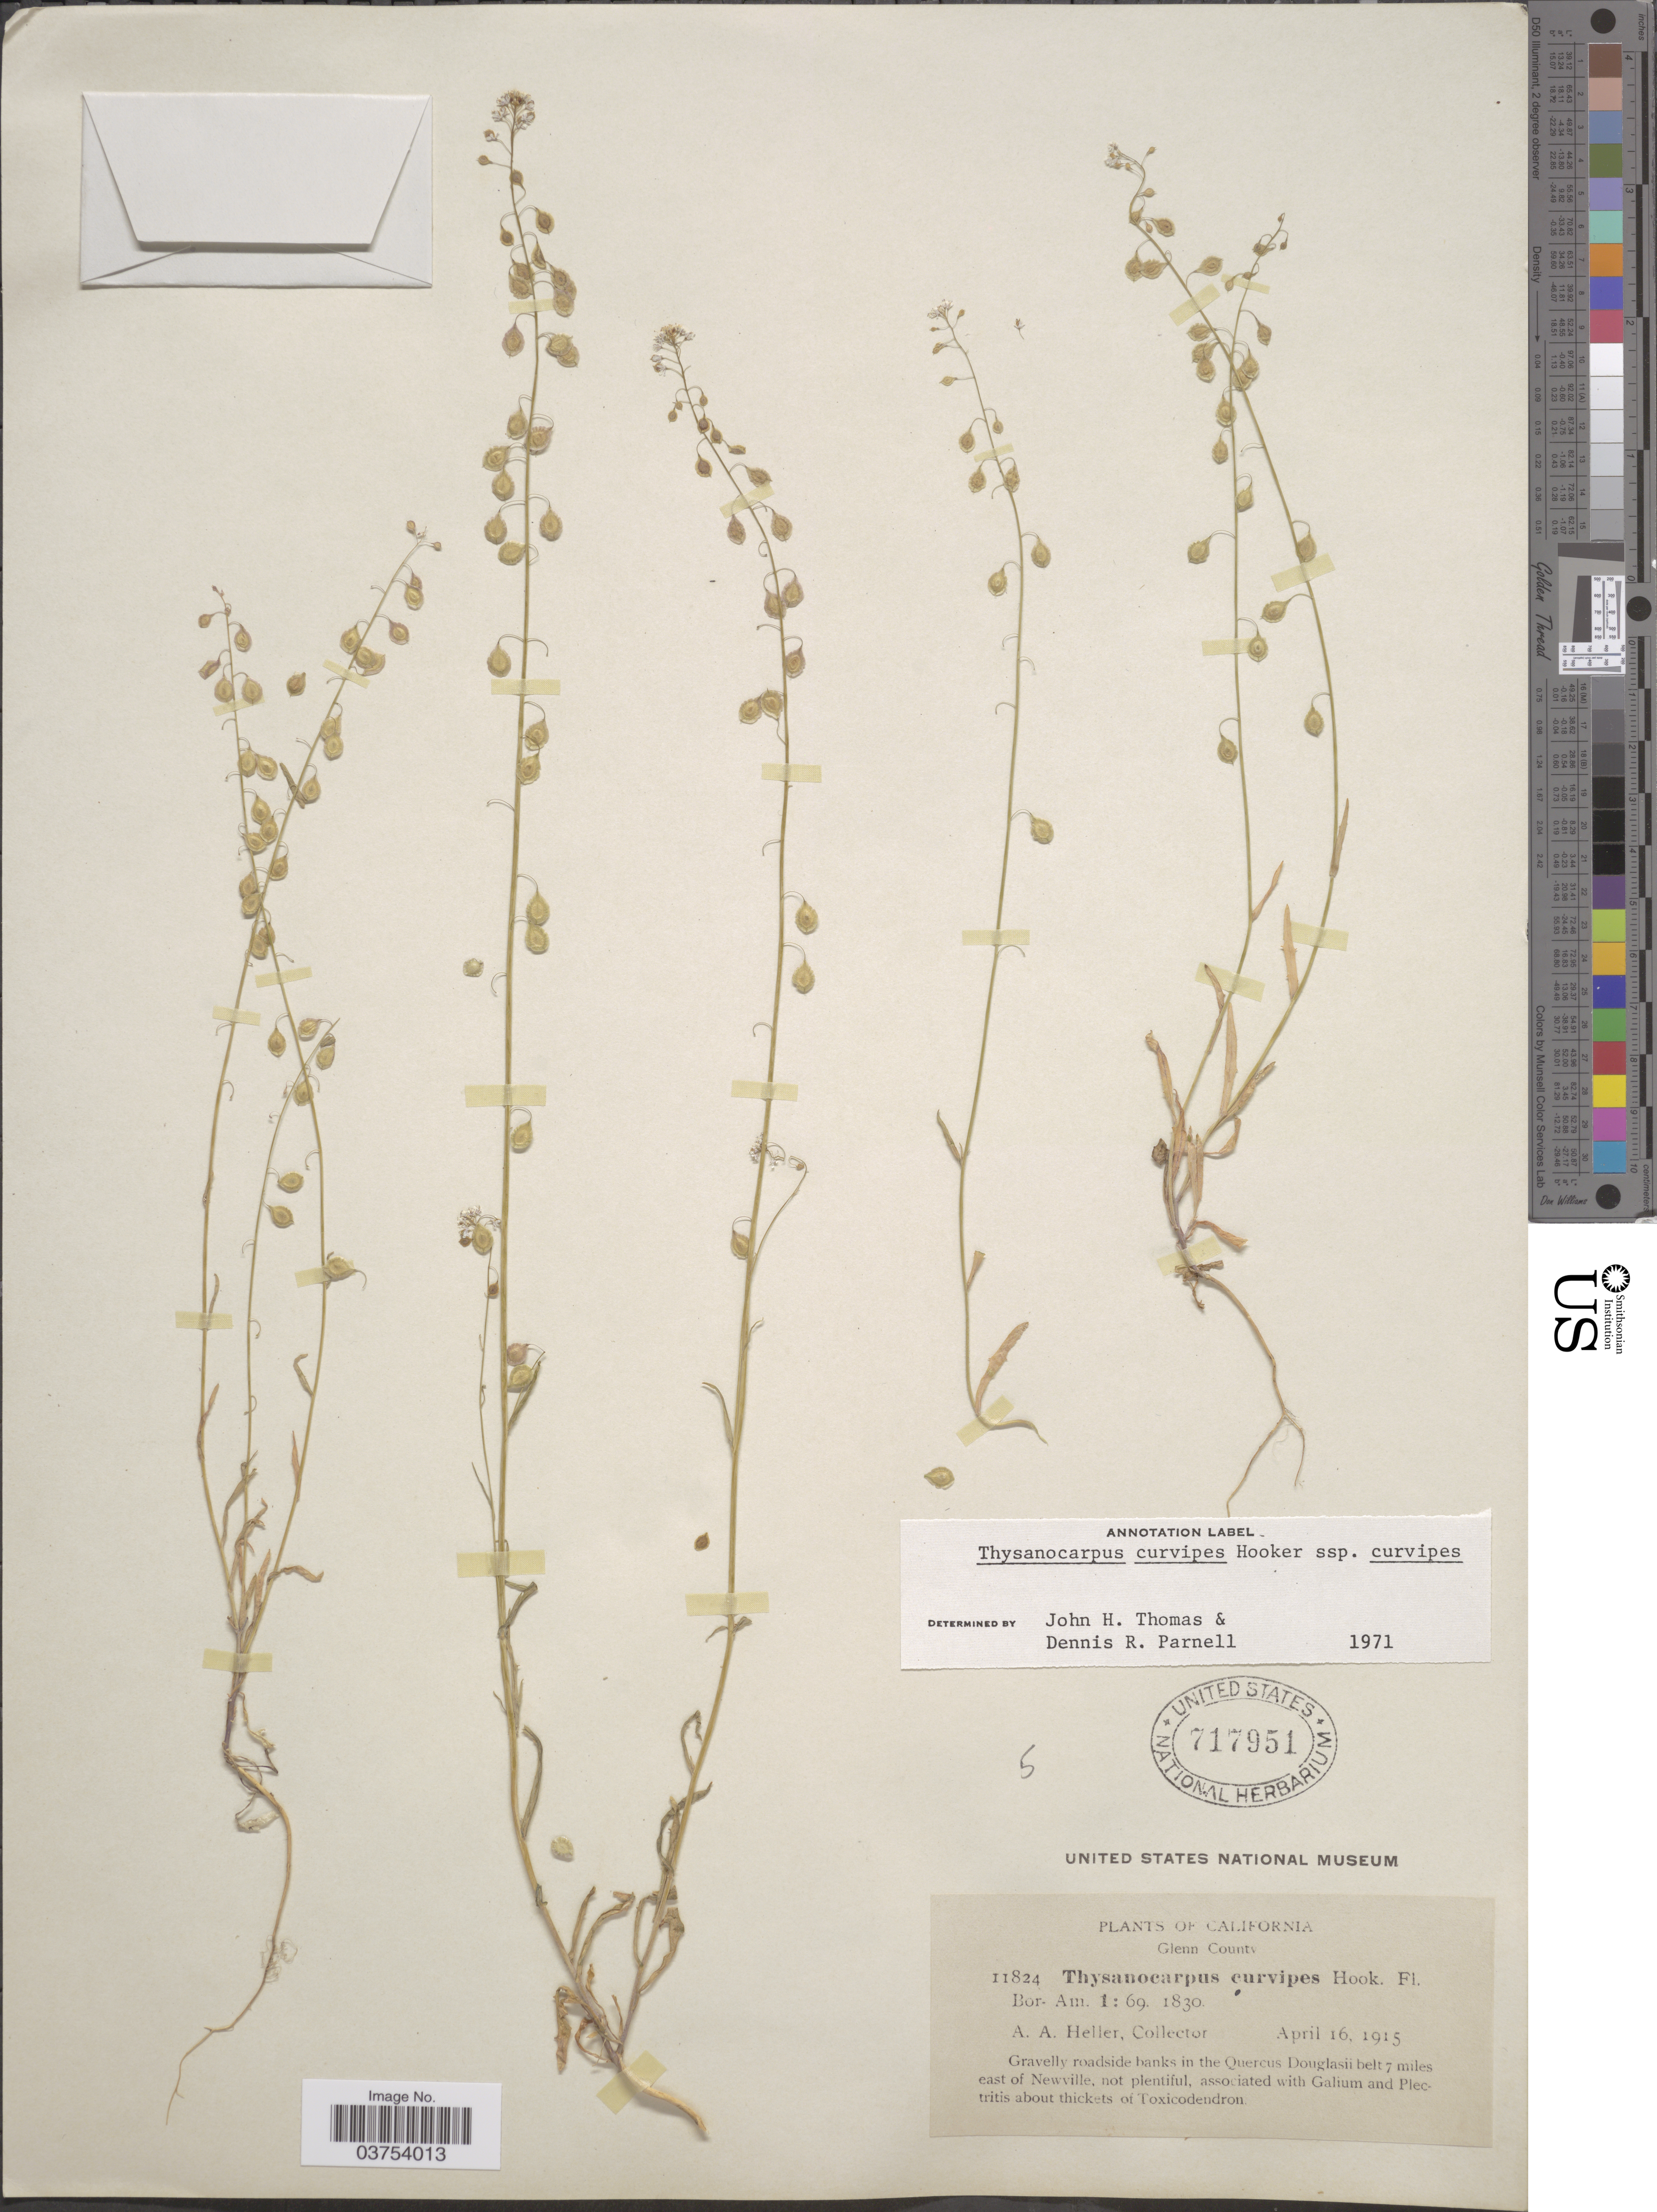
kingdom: Plantae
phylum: Tracheophyta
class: Magnoliopsida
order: Brassicales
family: Brassicaceae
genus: Thysanocarpus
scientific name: Thysanocarpus curvipes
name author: Hook.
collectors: A. A. Heller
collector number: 11824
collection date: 1915-04-16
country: United States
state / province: California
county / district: Glenn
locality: Glenn County. 7 miles east of Newville.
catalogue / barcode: US 717951